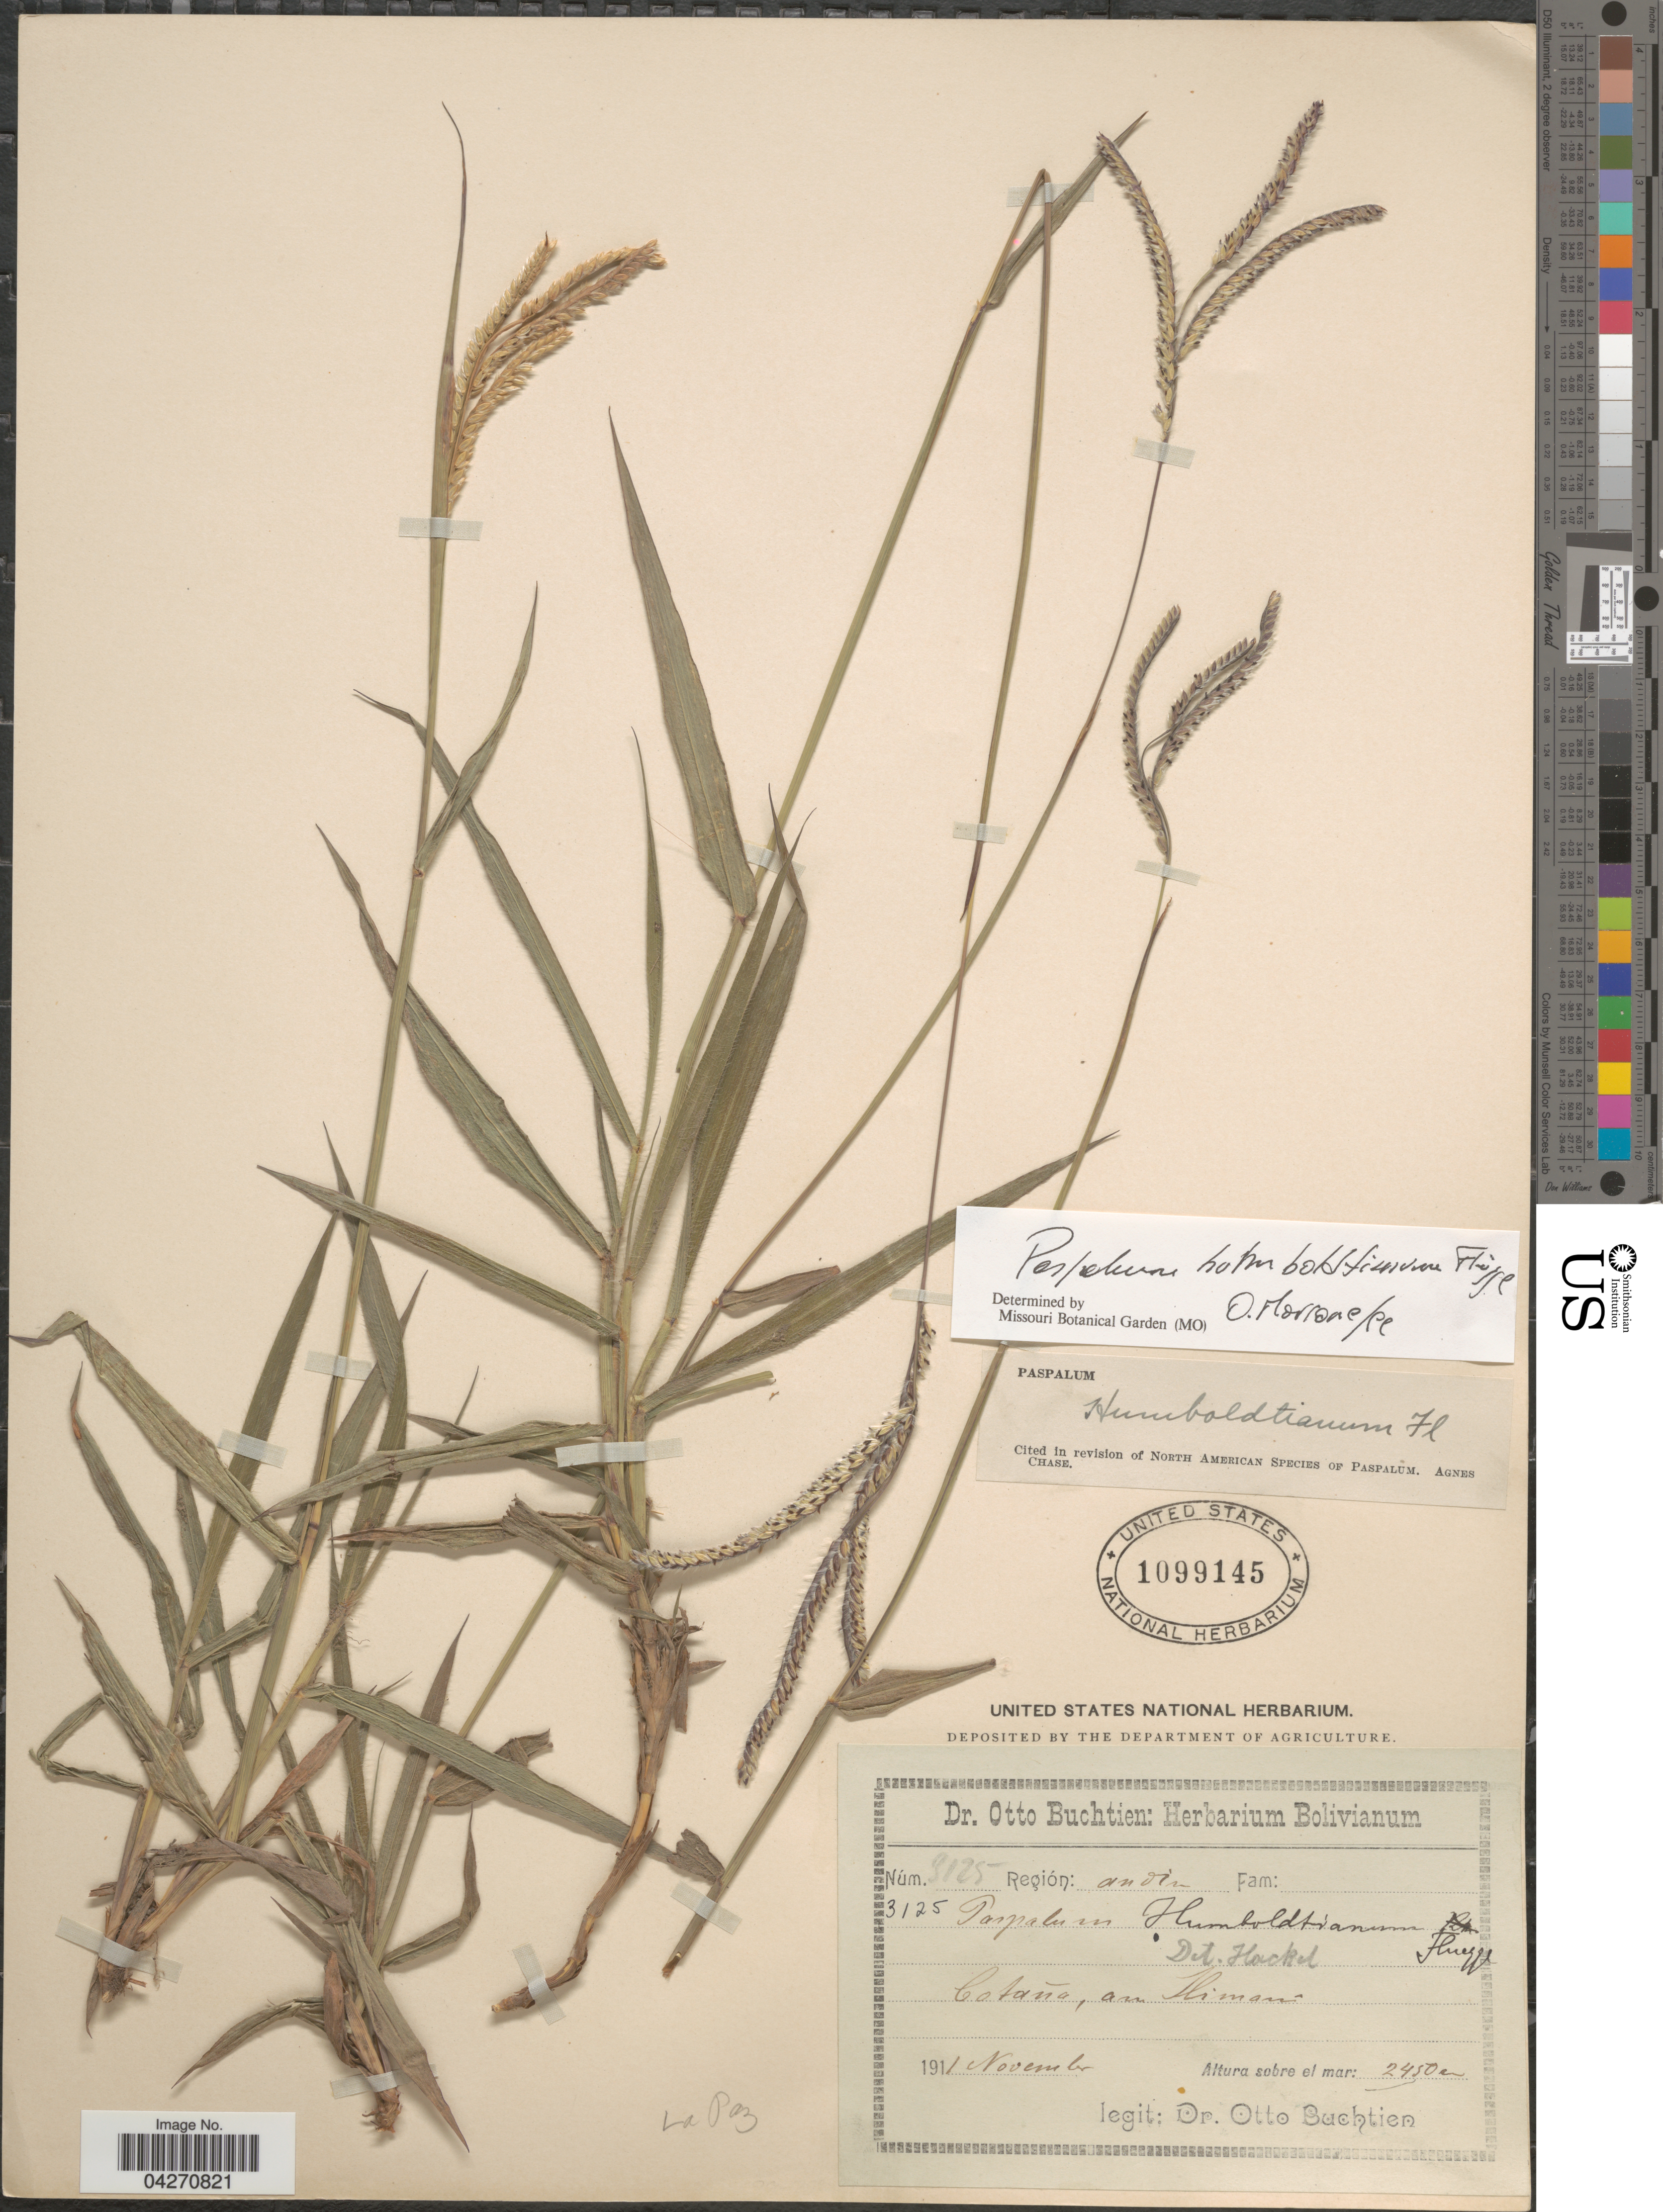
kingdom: Plantae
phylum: Tracheophyta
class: Liliopsida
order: Poales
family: Poaceae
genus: Paspalum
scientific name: Paspalum humboldtianum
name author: Flüggé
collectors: O. Buchtien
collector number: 3125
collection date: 1911-11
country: Bolivia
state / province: La Paz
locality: Región: Andin. Cotaña, am Iliman. La Paz.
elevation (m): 2450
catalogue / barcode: US 1099145